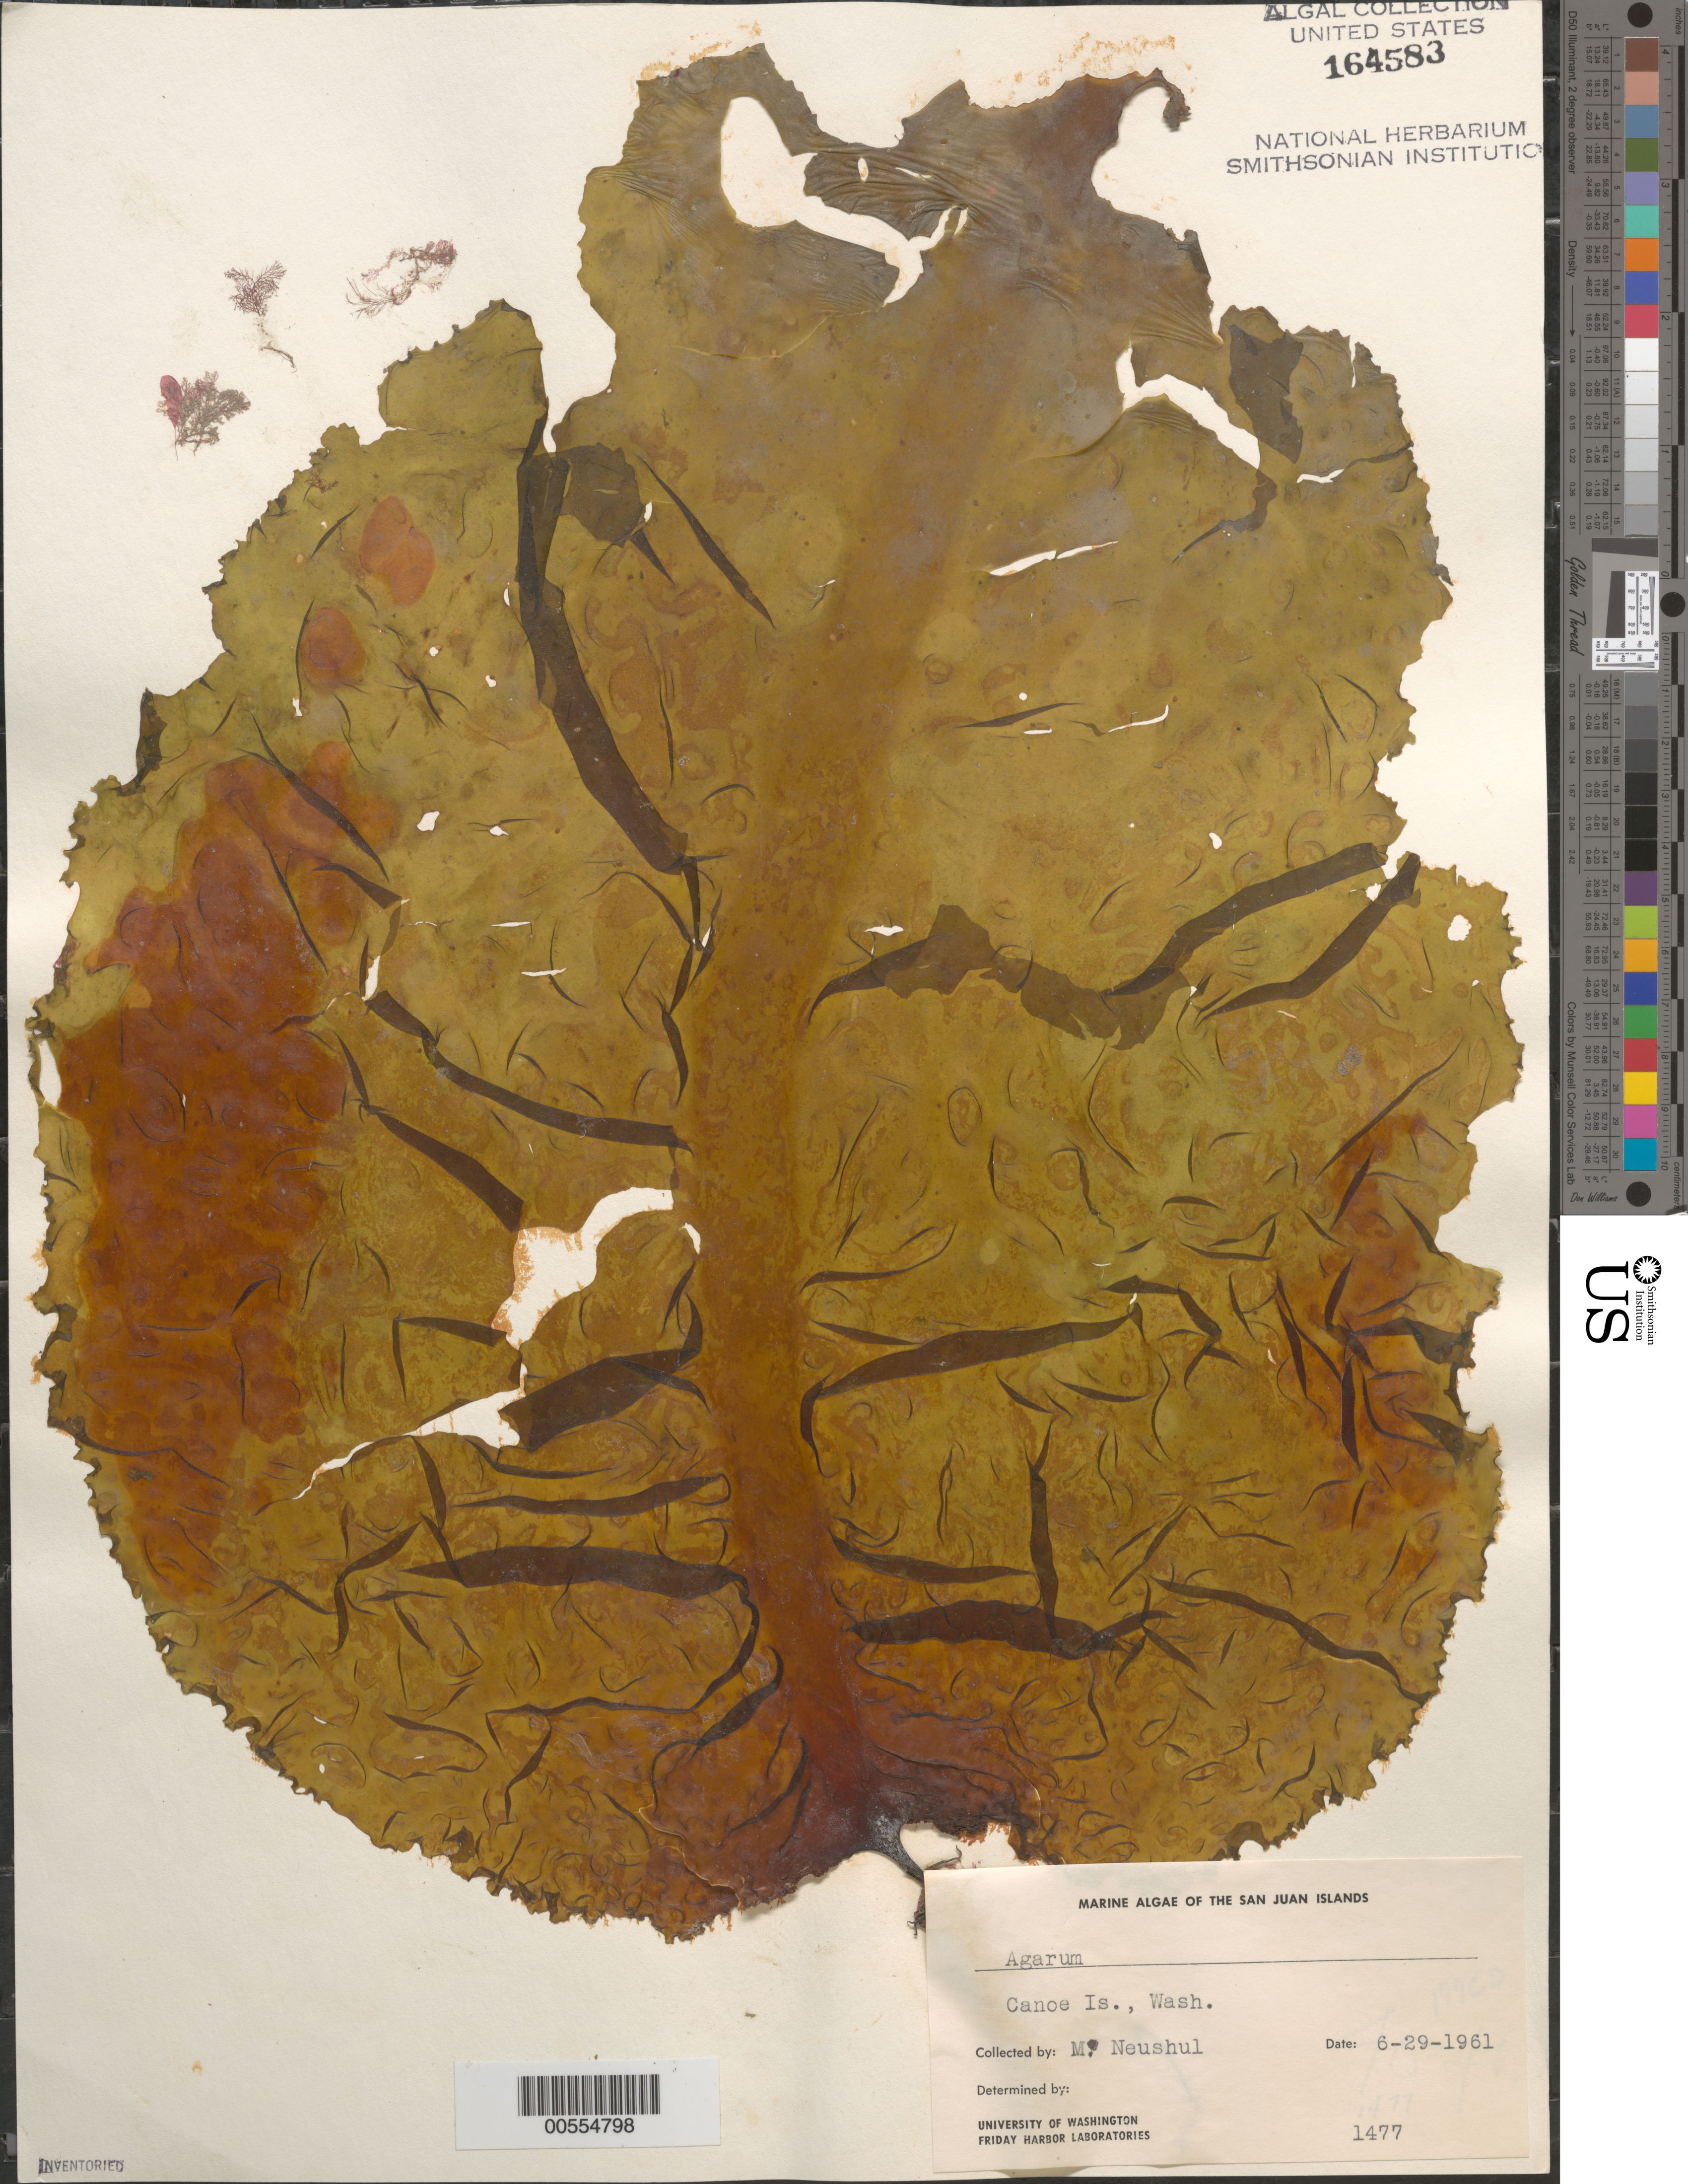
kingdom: Chromista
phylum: Ochrophyta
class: Phaeophyceae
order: Laminariales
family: Costariaceae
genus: Agarum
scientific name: Agarum sp.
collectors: M. Neushul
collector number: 1477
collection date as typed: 29 Jun 1961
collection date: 1961-06-29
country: United States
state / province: Washington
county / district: San Juan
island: Canoe Island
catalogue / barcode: US 164583